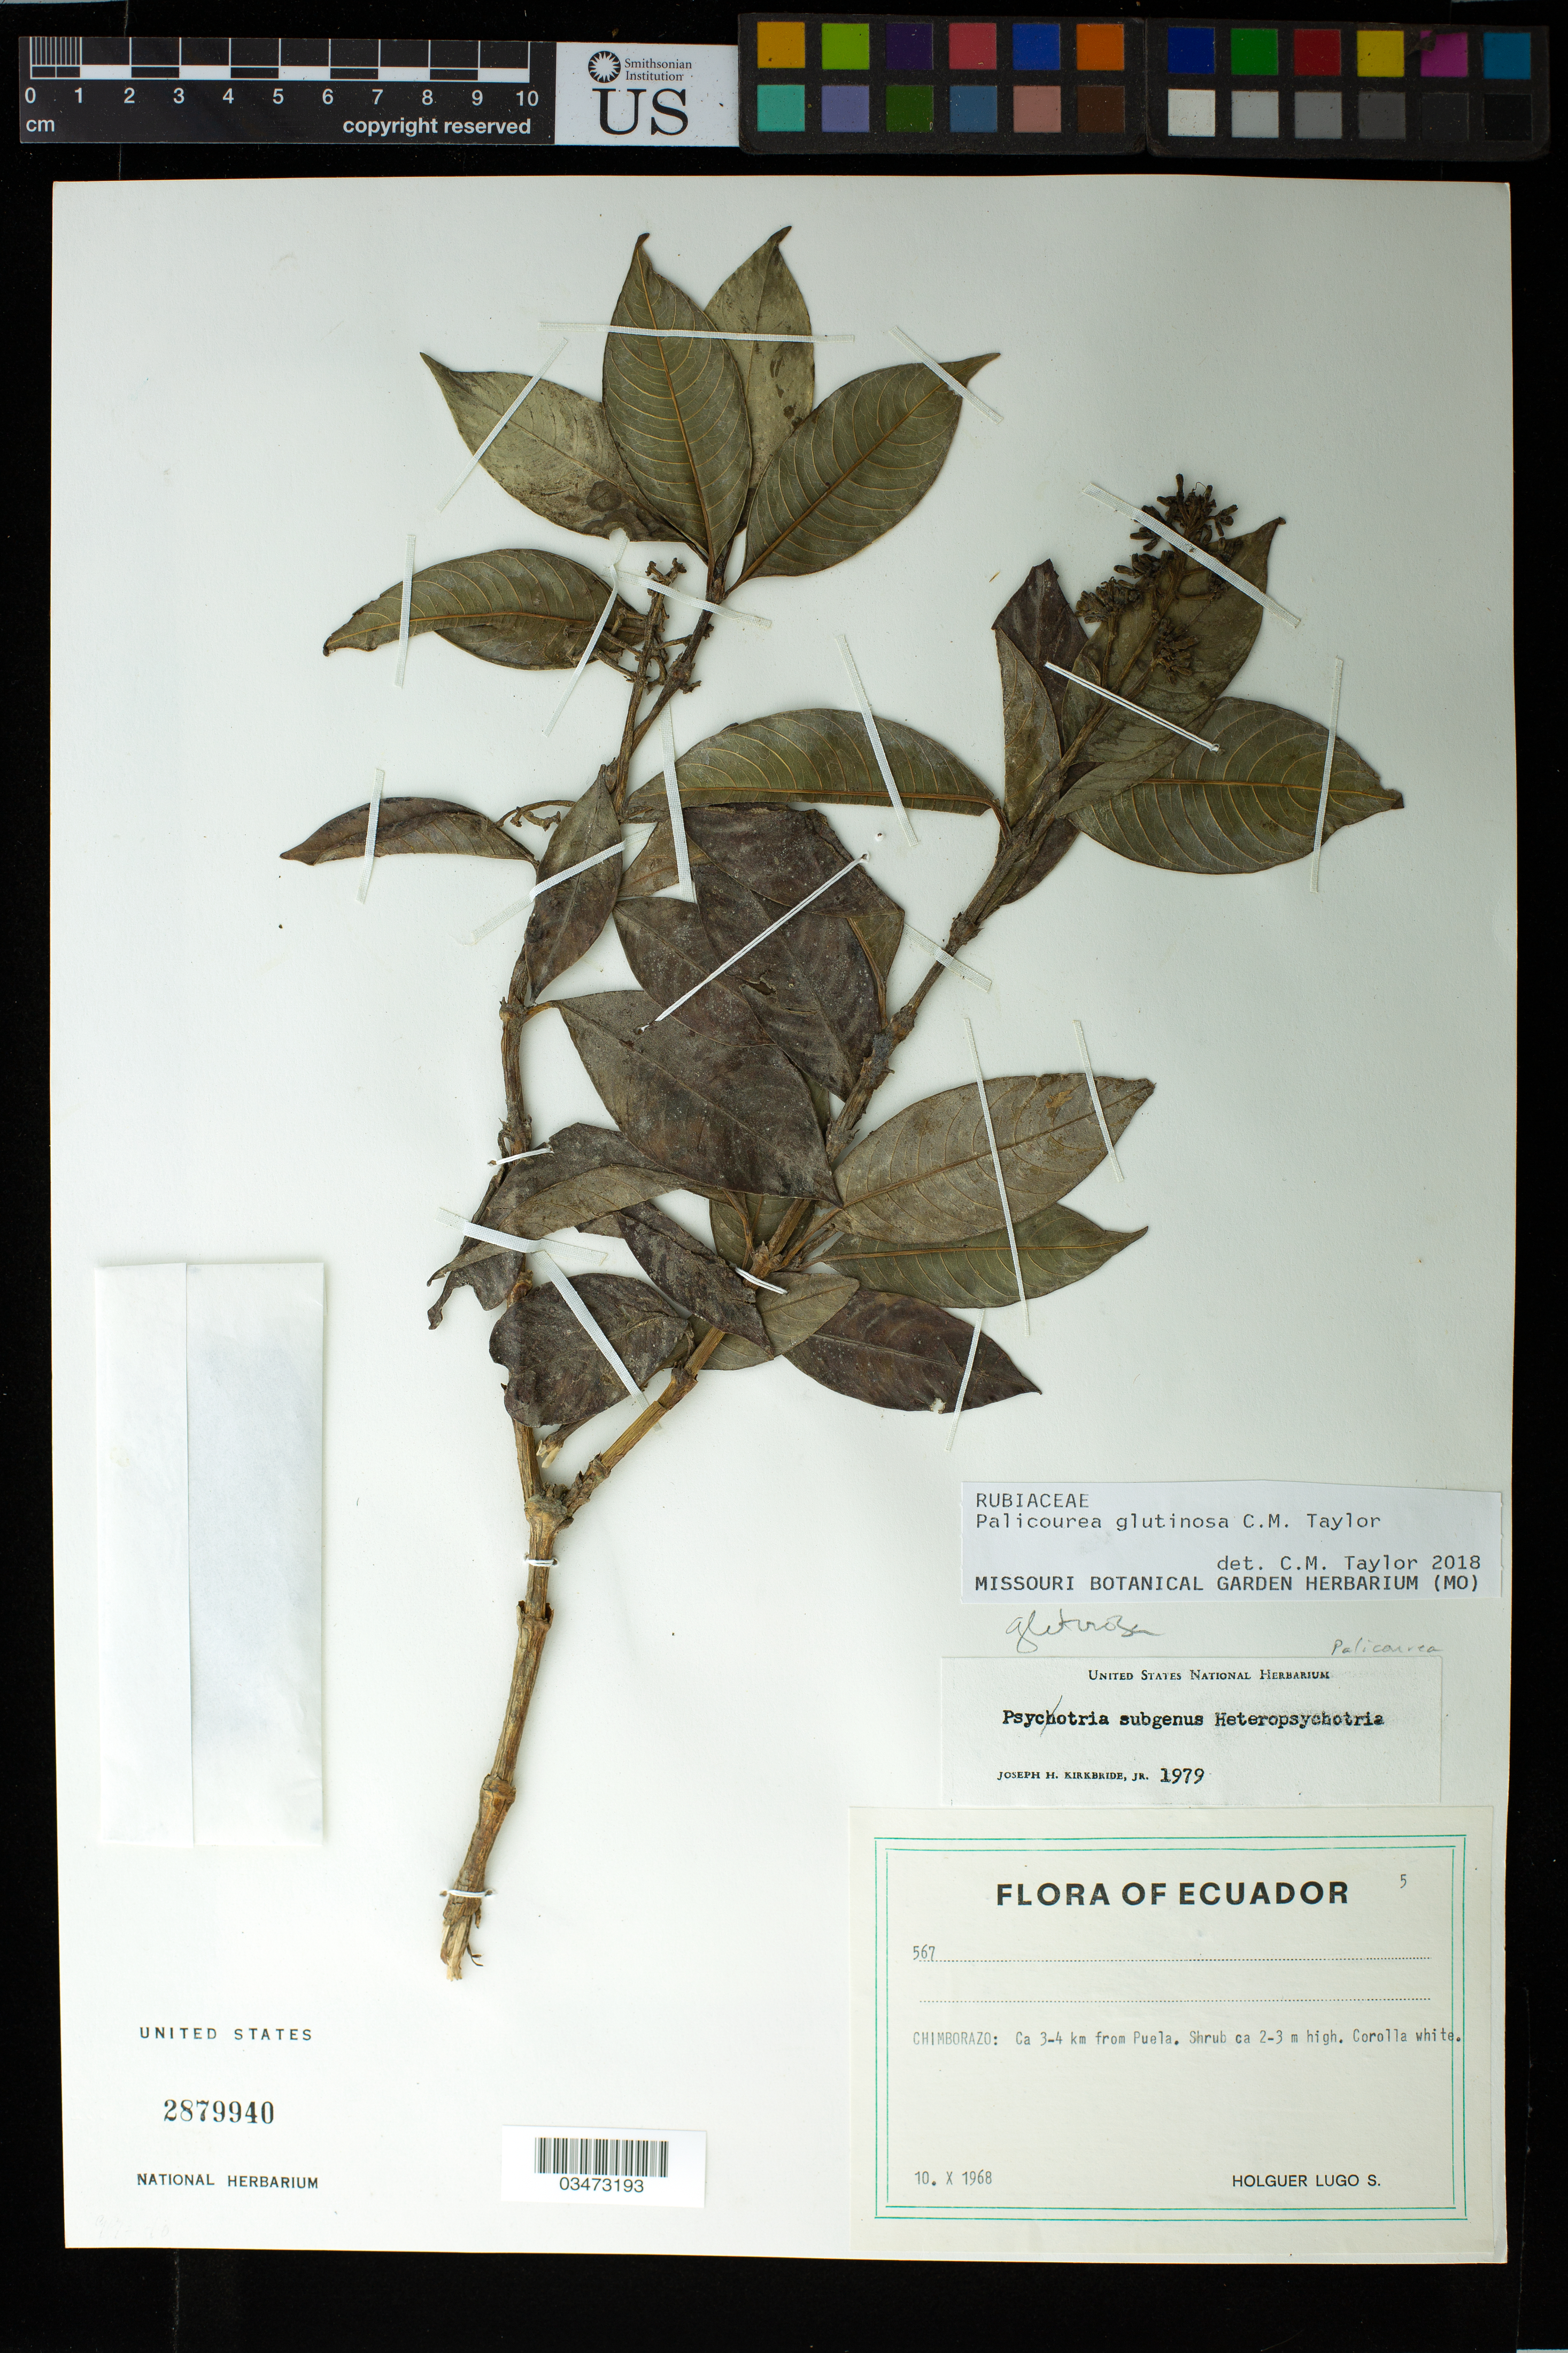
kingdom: Plantae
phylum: Tracheophyta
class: Magnoliopsida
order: Gentianales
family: Rubiaceae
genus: Palicourea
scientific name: Palicourea glutinosa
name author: C.M. Taylor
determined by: Taylor, Charlotte M.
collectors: L. Holguer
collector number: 567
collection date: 1968-10-10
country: Ecuador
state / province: Chimborazo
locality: Chimborazo: Ca 3-4 km from Puela.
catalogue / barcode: US 2879940